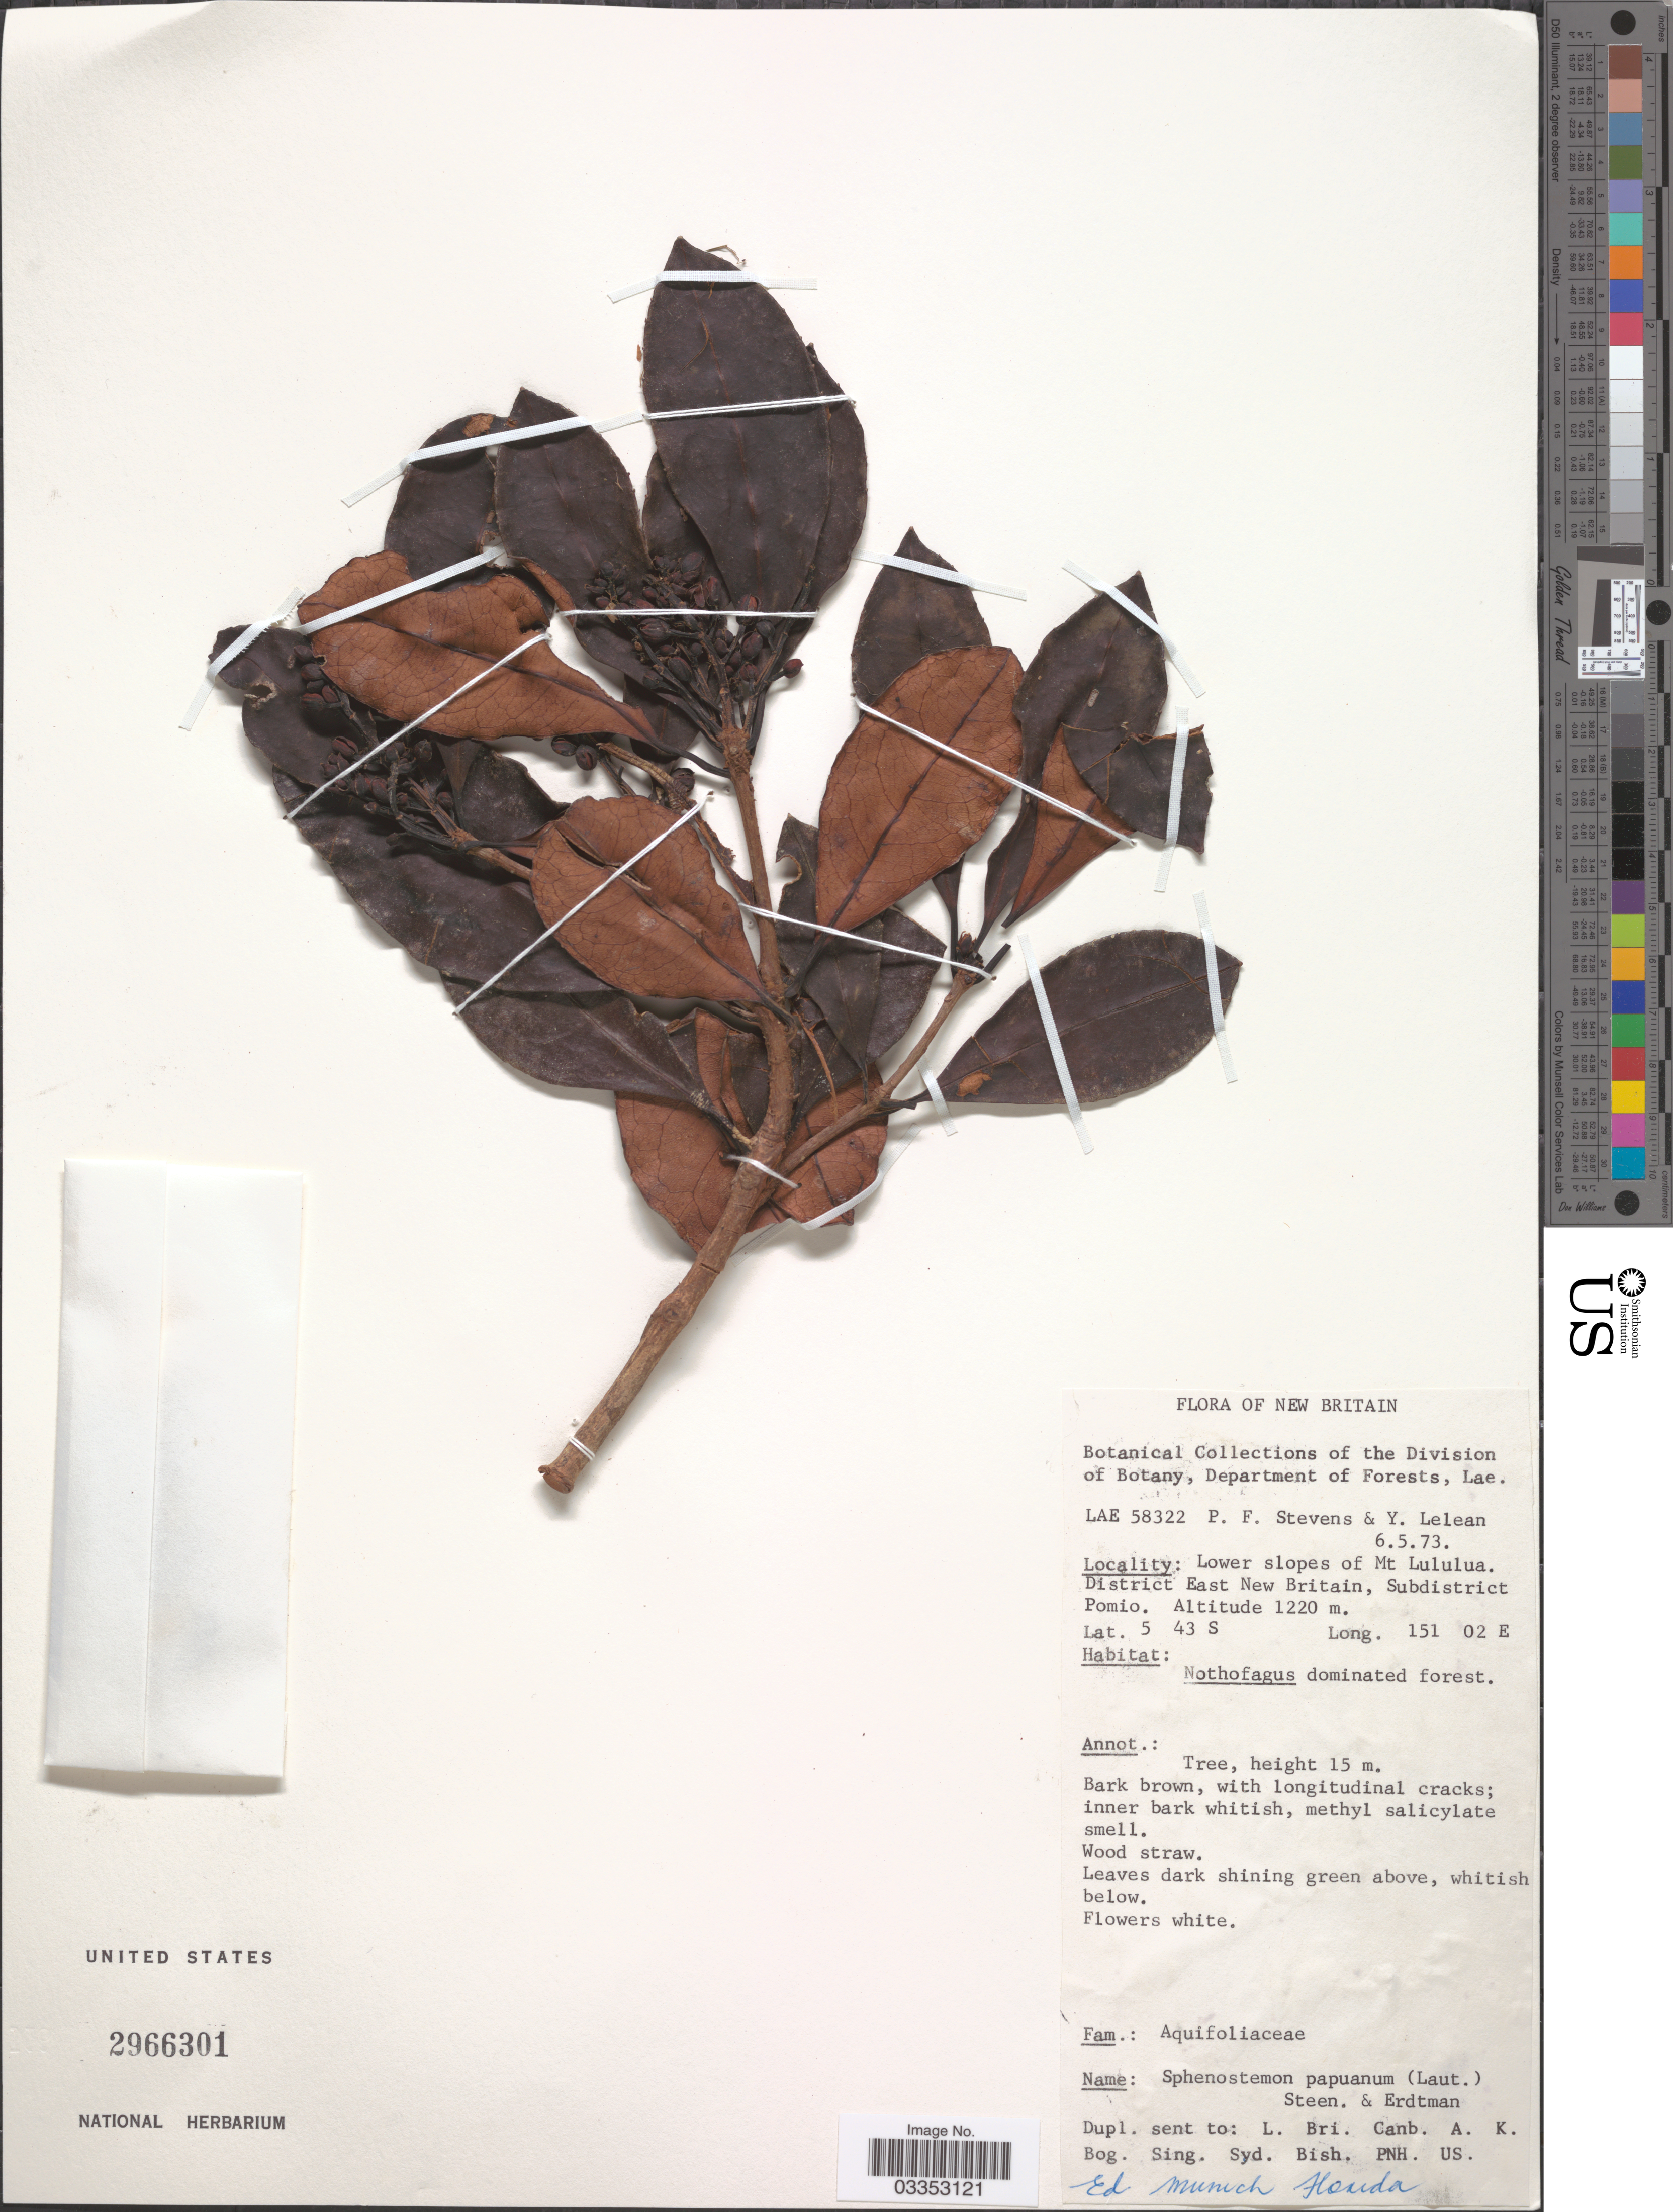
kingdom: Plantae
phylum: Tracheophyta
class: Magnoliopsida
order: Paracryphiales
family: Paracryphiaceae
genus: Sphenostemon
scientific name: Sphenostemon papuanus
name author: (Lauterb.) Steenis & Erdtm.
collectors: P. F. Stevens & Y. Lelean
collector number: LAE 58322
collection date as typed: Transcribed d/m/y: 6/5/73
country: Papua New Guinea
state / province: East New Britain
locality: New Britain. Lower slopes of Mt Lululua. District East New Britain, Subdistrict Pomio.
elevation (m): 1220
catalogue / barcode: US 2966301